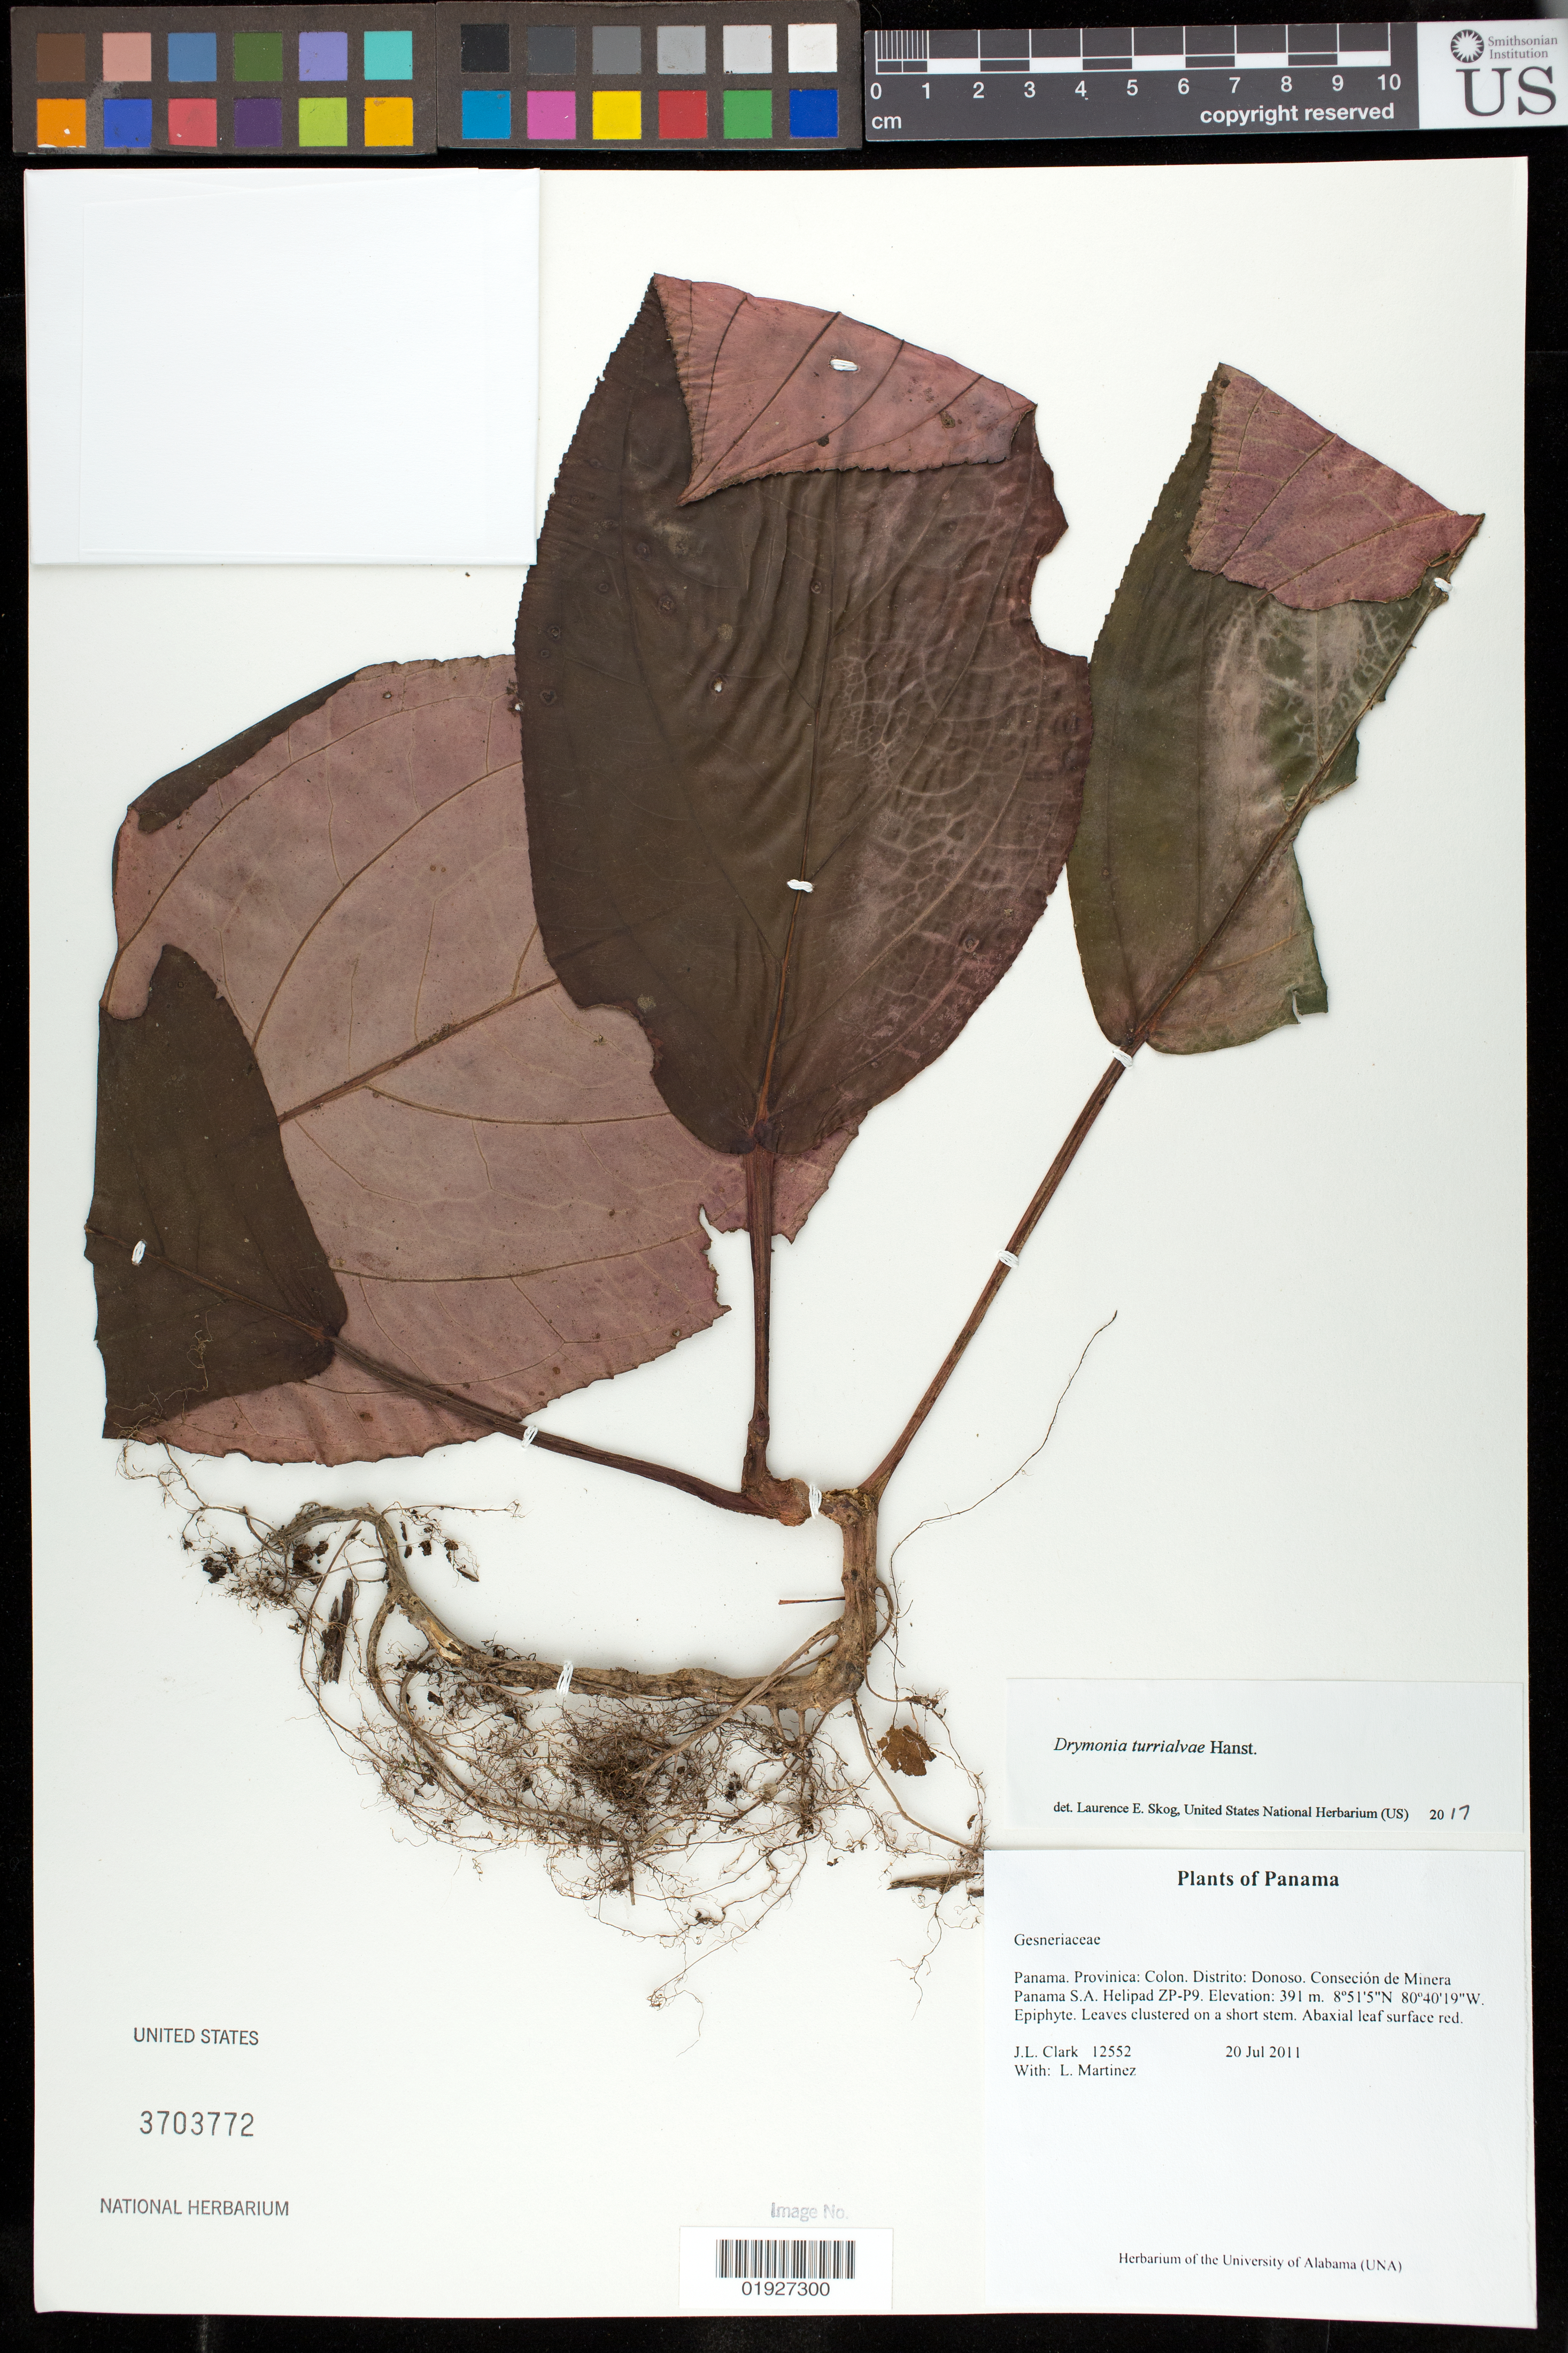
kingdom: Plantae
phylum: Tracheophyta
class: Magnoliopsida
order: Lamiales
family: Gesneriaceae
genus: Drymonia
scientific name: Drymonia turrialvae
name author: Hanst.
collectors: J. L. Clark & L. Martinez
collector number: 12552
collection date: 2011-07-20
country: Panama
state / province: Colón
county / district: Donoso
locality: Conseción de Minera Panama S.A. Helipad ZP-P9.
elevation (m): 391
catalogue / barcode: US 3703772